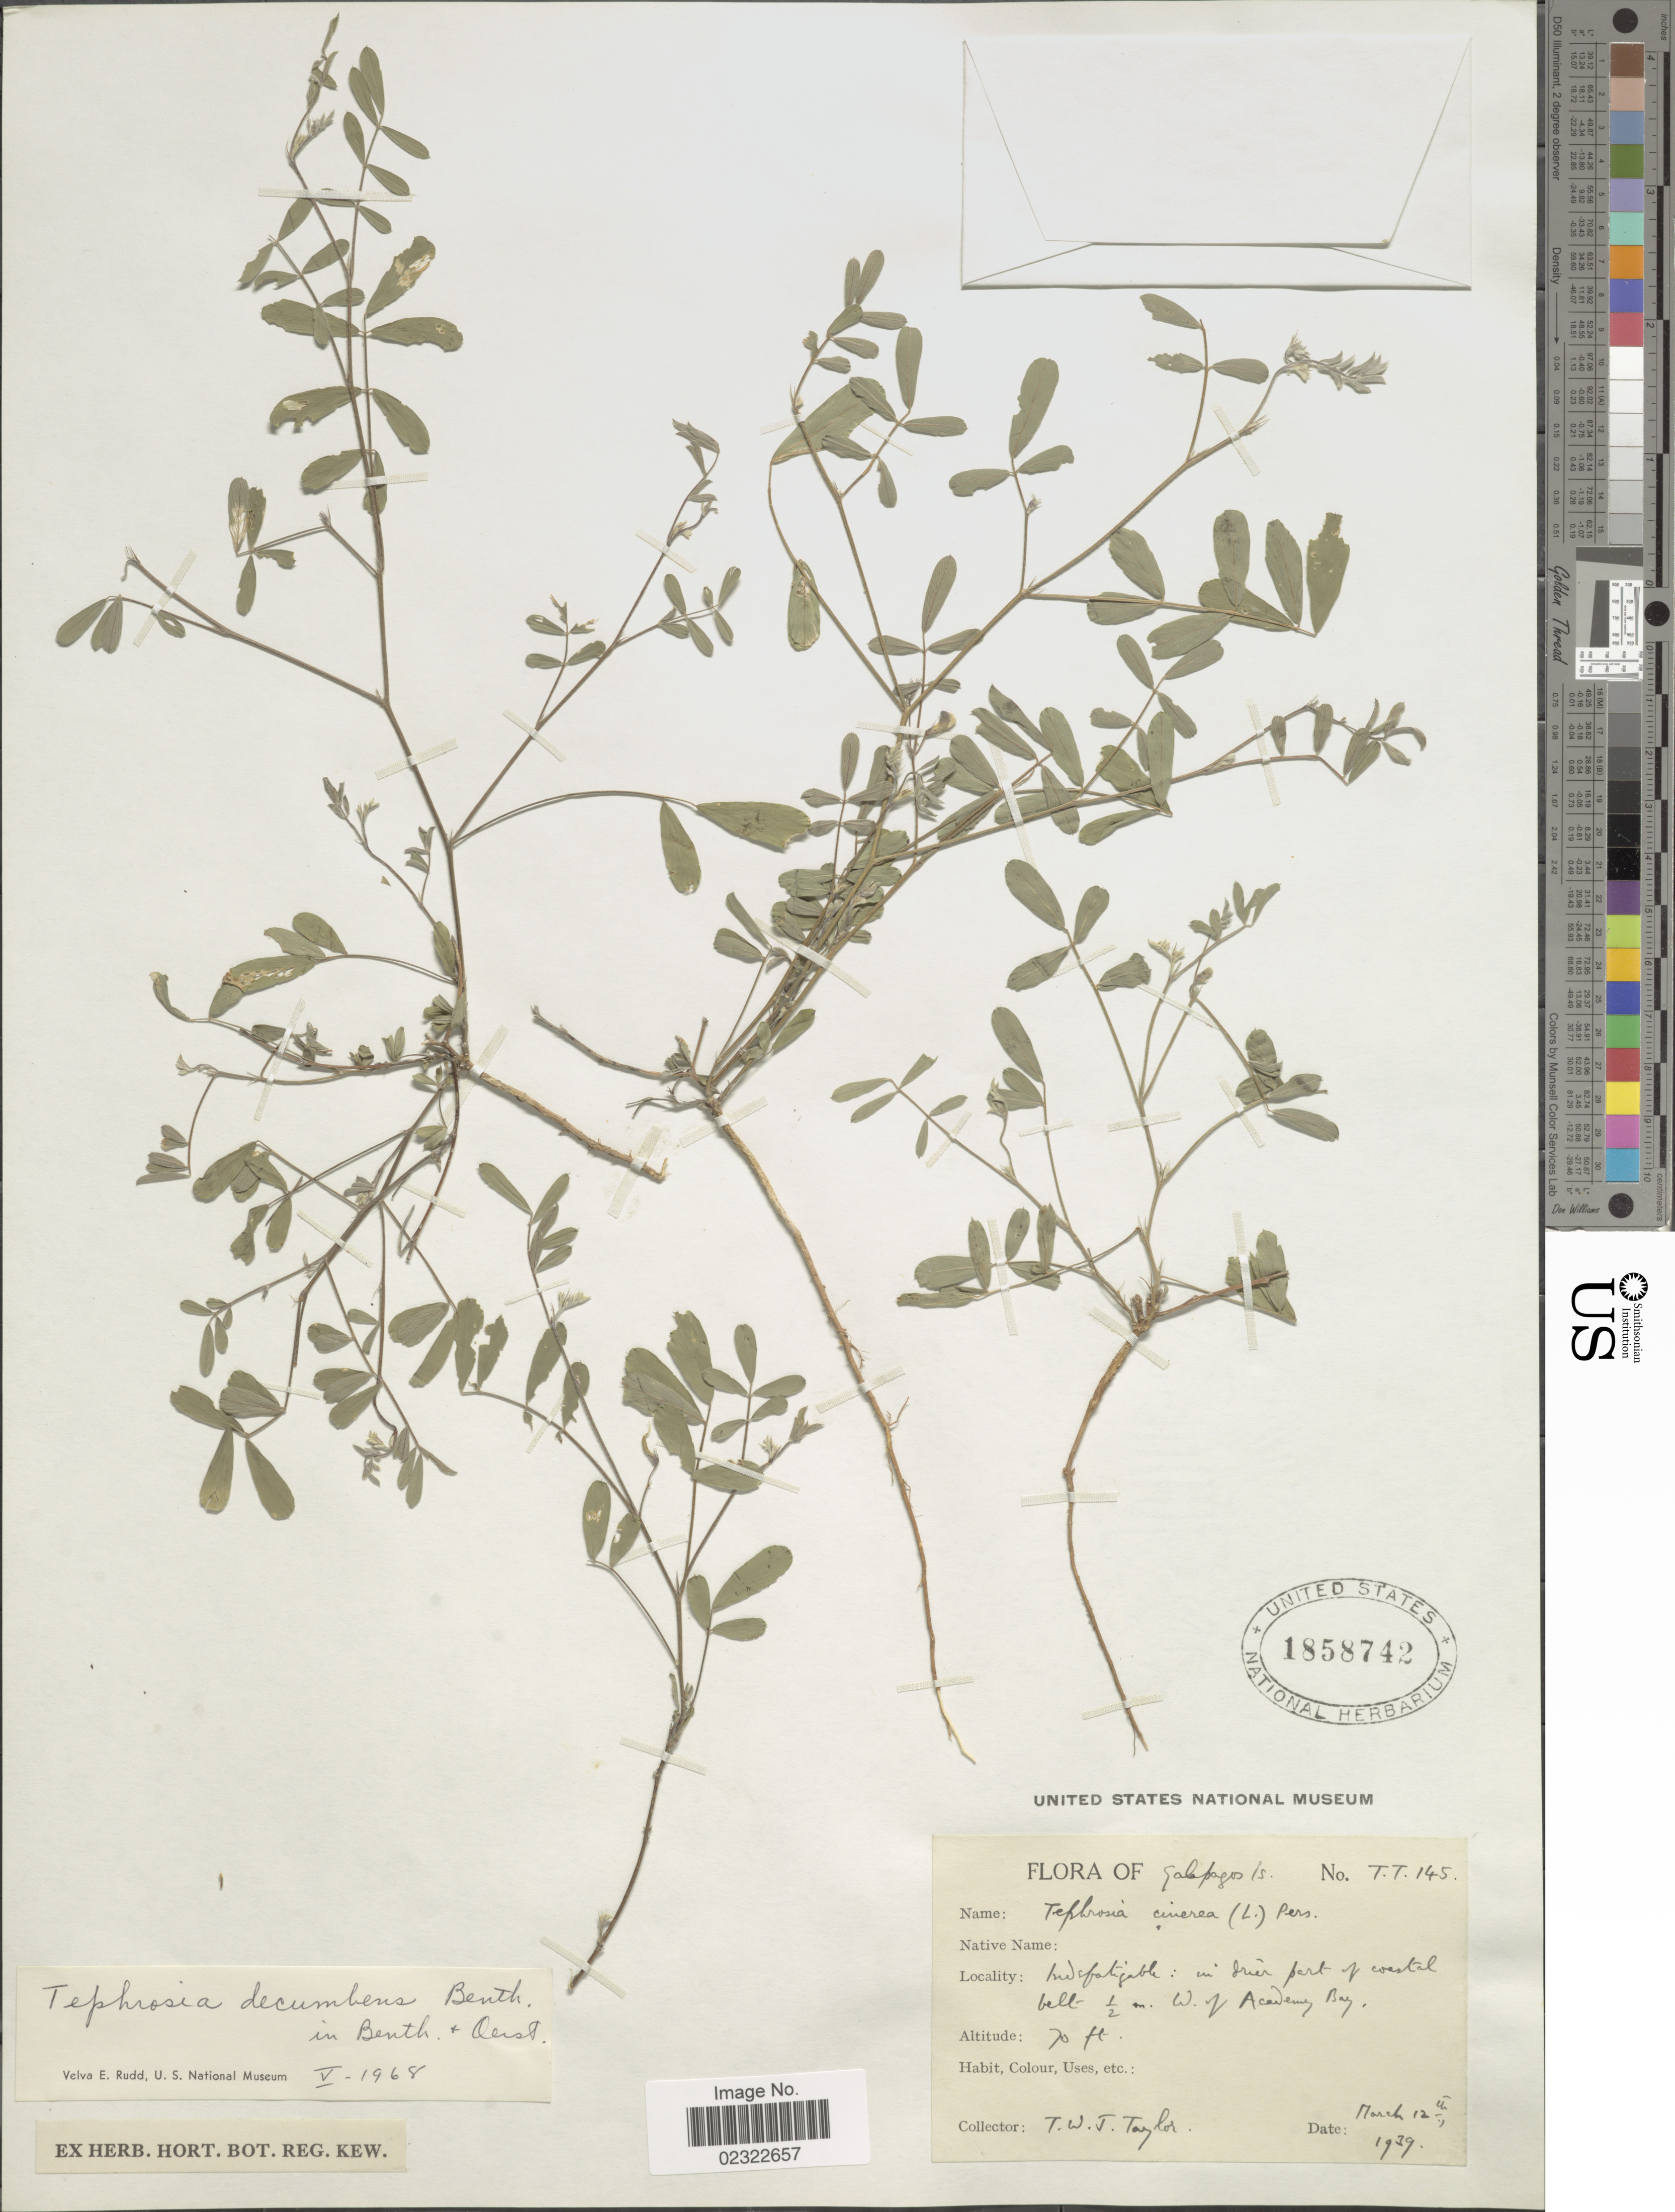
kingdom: Plantae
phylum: Tracheophyta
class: Magnoliopsida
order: Fabales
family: Fabaceae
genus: Tephrosia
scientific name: Tephrosia decumbens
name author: Benth.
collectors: T. W. J. Taylor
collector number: T.T.145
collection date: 1939-03-12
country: Ecuador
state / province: Colón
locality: Galapagos Is. Indefatigable: in drier part of coastal belt 1/2 m. W of Academy Bay.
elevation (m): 21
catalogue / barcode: US 1858742